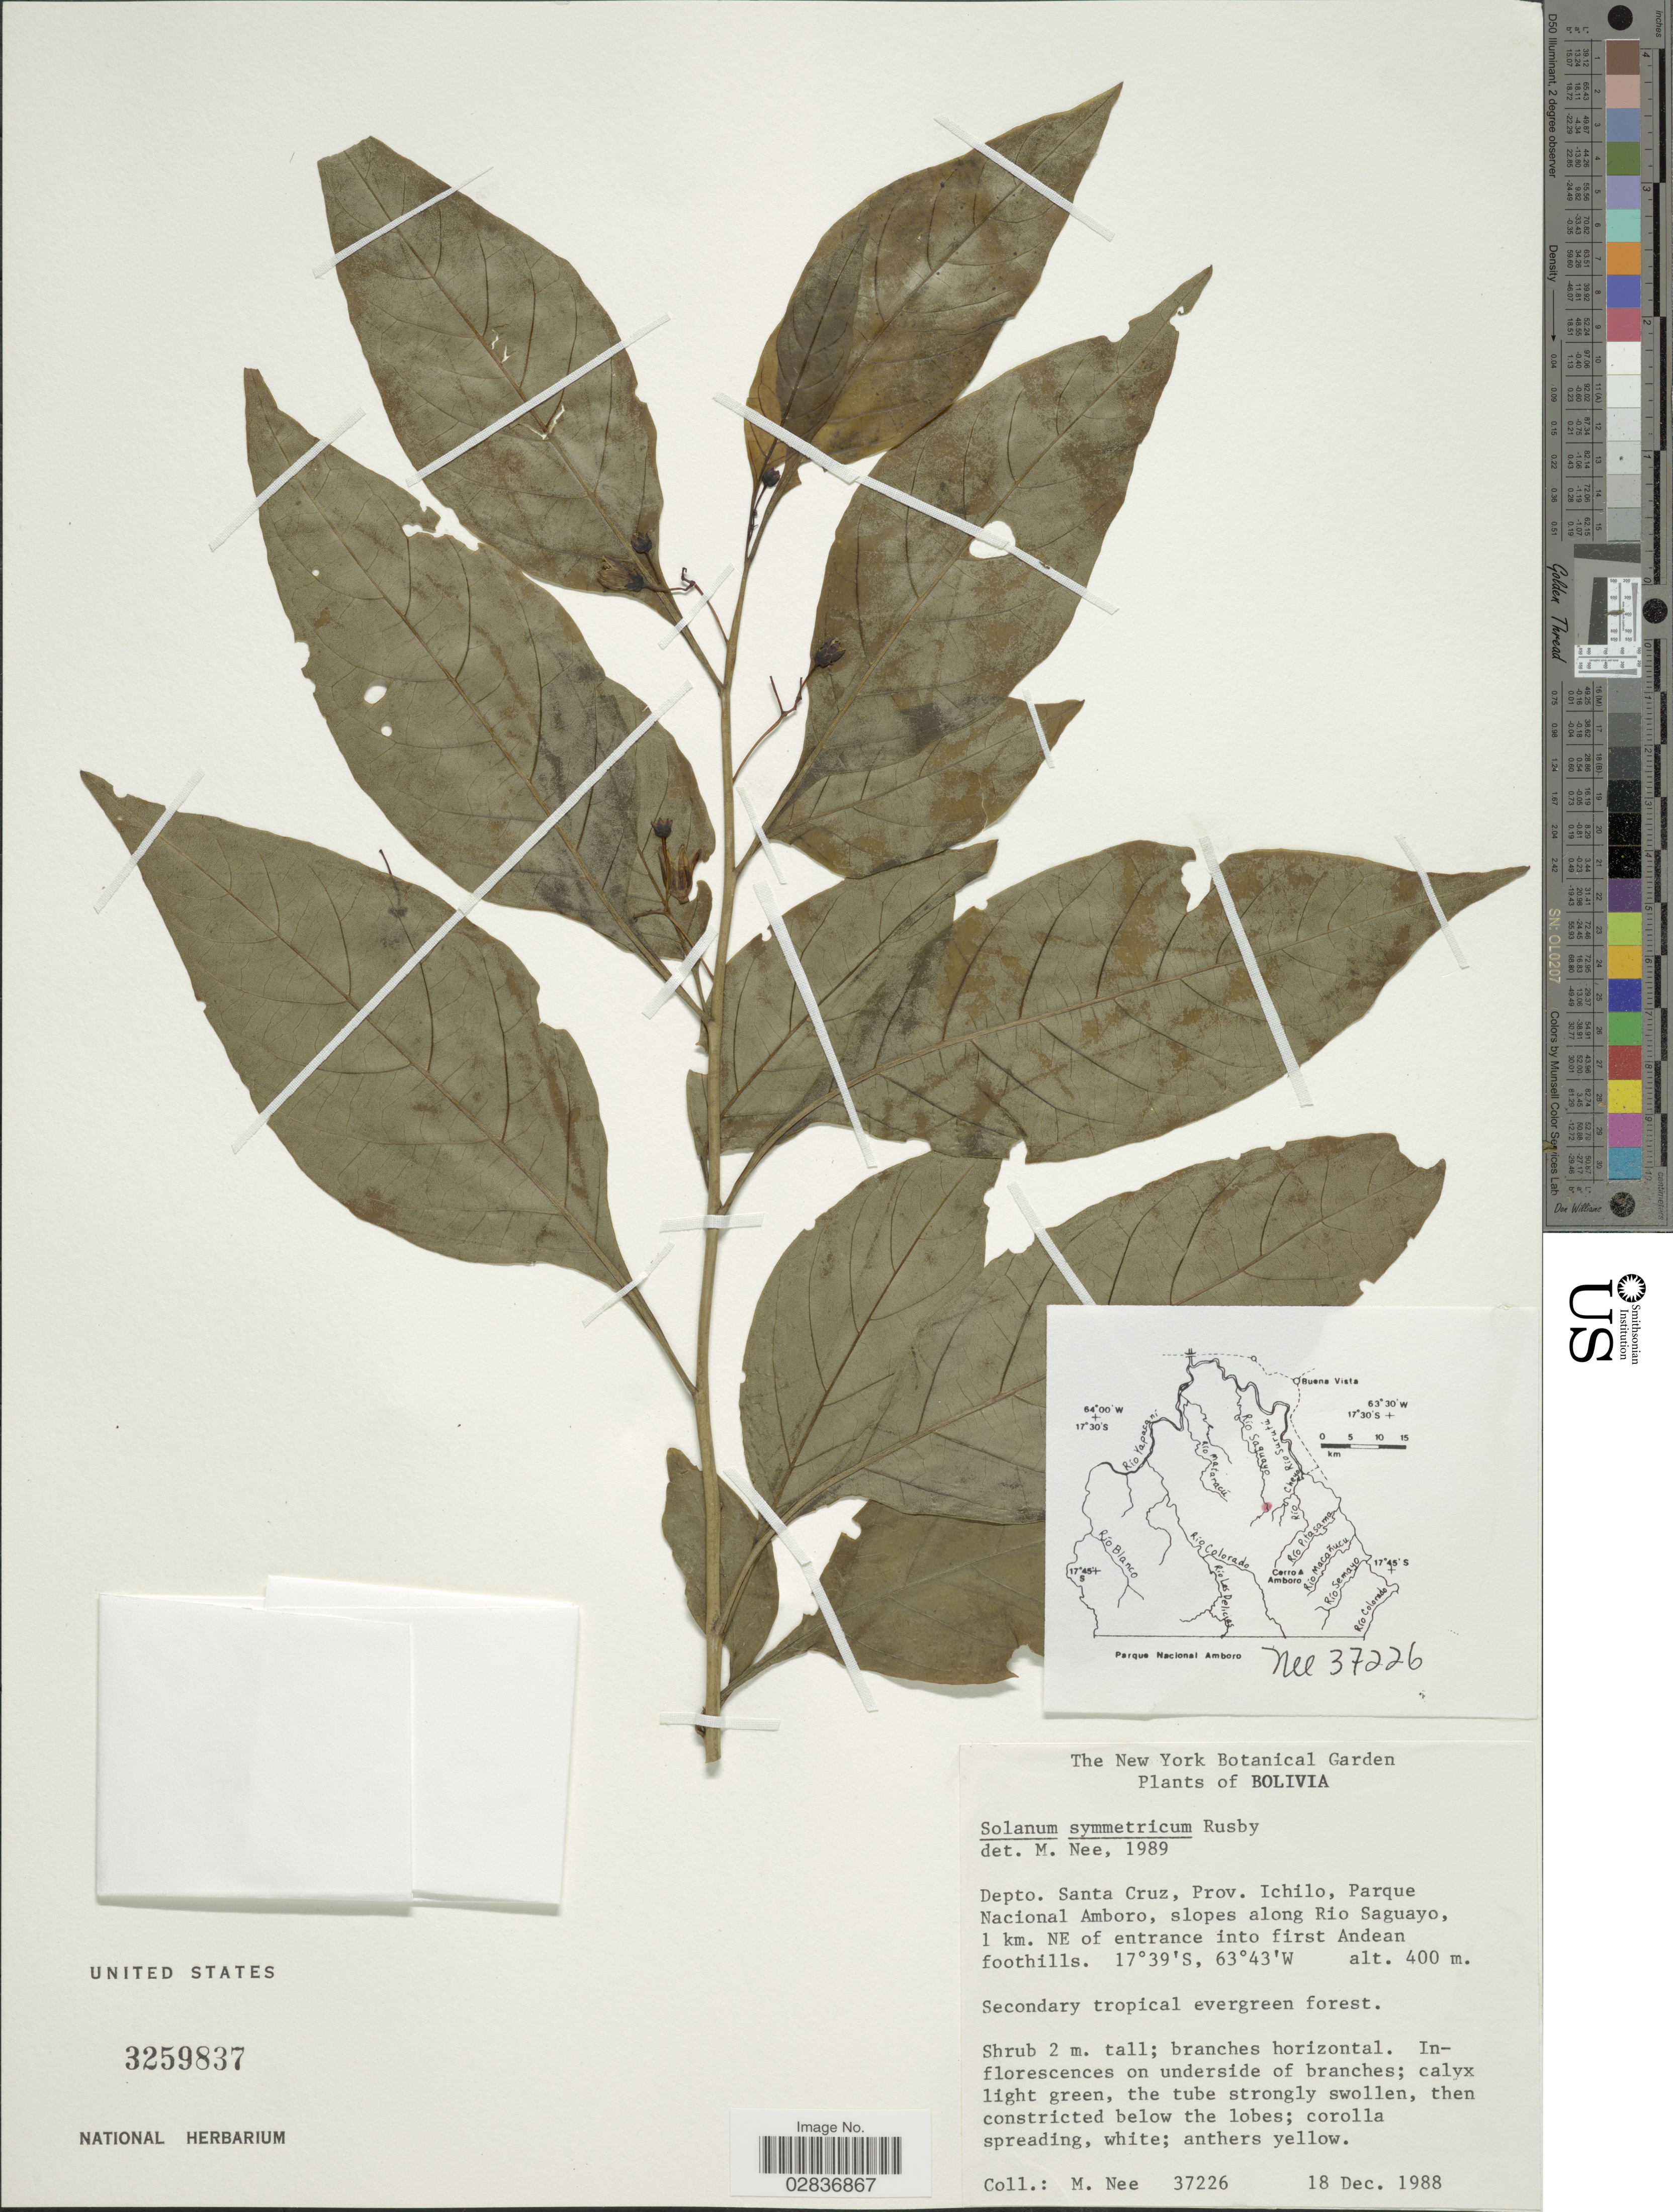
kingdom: Plantae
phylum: Tracheophyta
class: Magnoliopsida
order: Solanales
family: Solanaceae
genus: Solanum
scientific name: Solanum symmetricum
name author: Rusby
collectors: M. Nee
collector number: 37226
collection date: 1988-12-18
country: Bolivia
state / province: Santa Cruz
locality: Depto. Santa Cruz, Prov. Ichilo, Parque Nacional Amboro, slopes along Rio Saguayo, 1 km. NE of entrance into first Andean foothills.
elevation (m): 400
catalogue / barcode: US 3259837